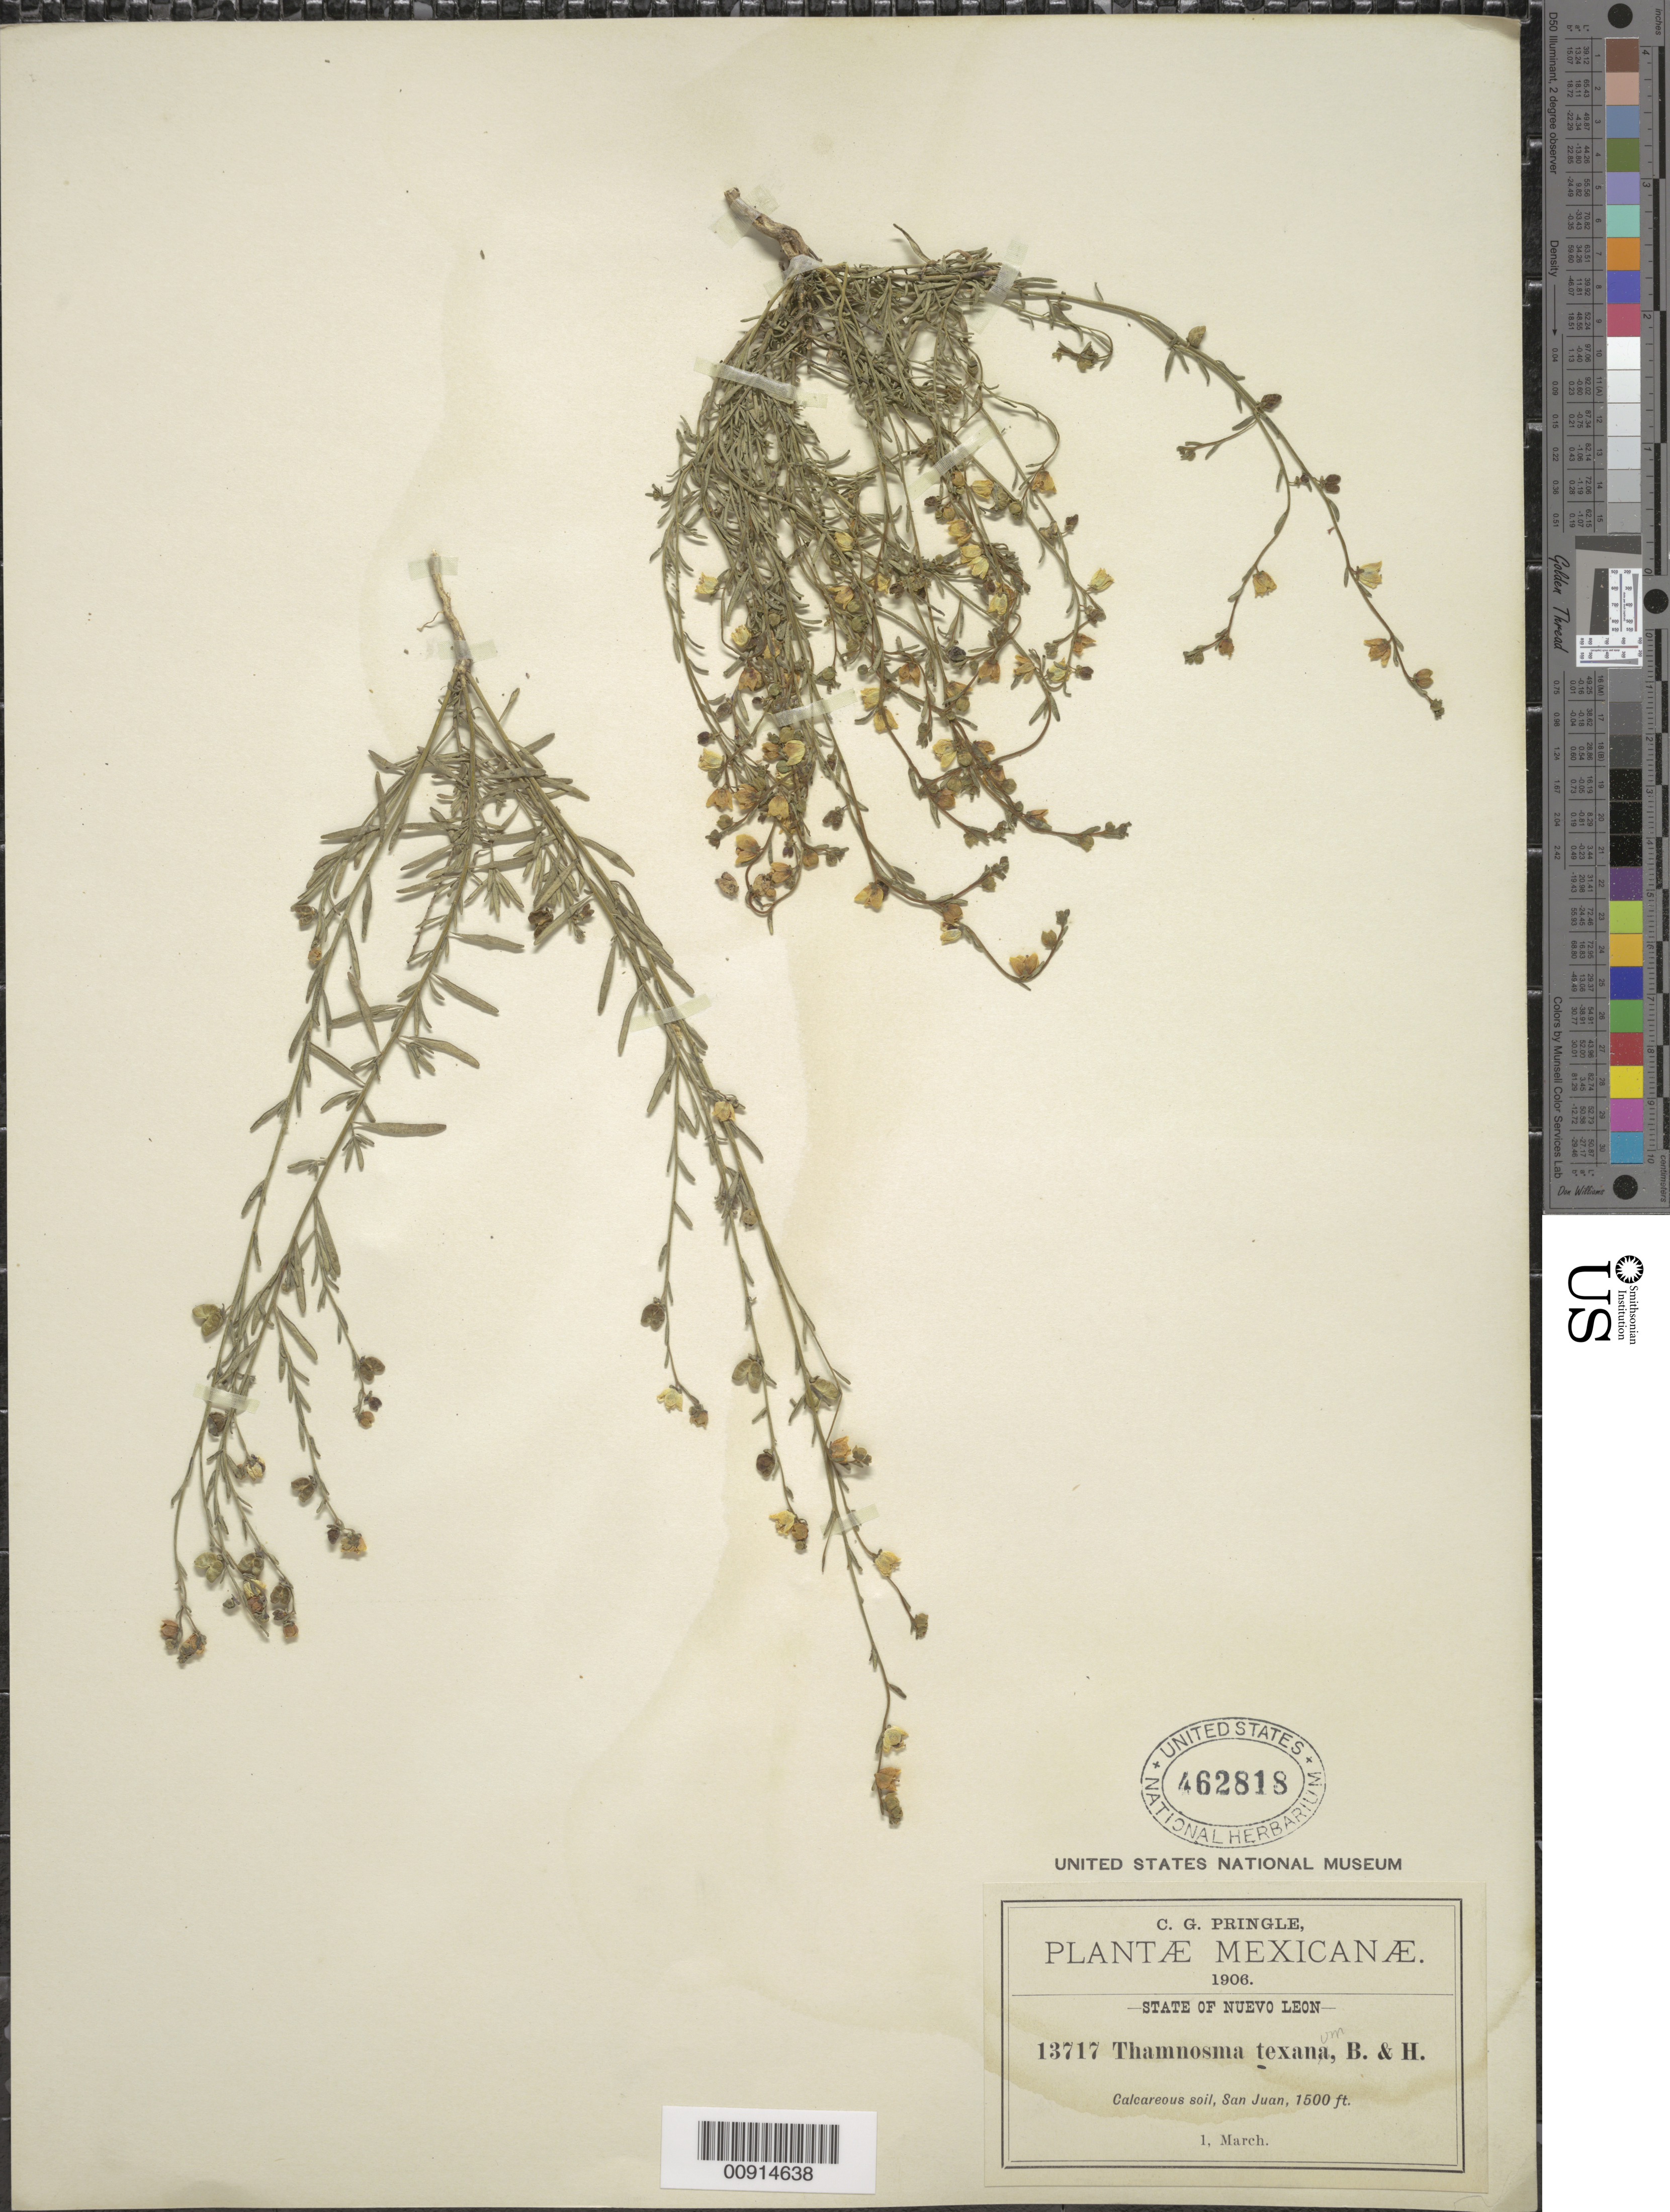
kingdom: Plantae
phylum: Tracheophyta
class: Magnoliopsida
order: Sapindales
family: Rutaceae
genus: Thamnosma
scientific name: Thamnosma texana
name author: (A. Gray) Torr.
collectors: C. G. Pringle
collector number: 13717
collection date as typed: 01 Mar 1906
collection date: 1906-03-01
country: Mexico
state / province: Nuevo León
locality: San Juan, State of Nuevo León.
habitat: Calcareous soil.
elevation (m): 457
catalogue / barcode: US 462818